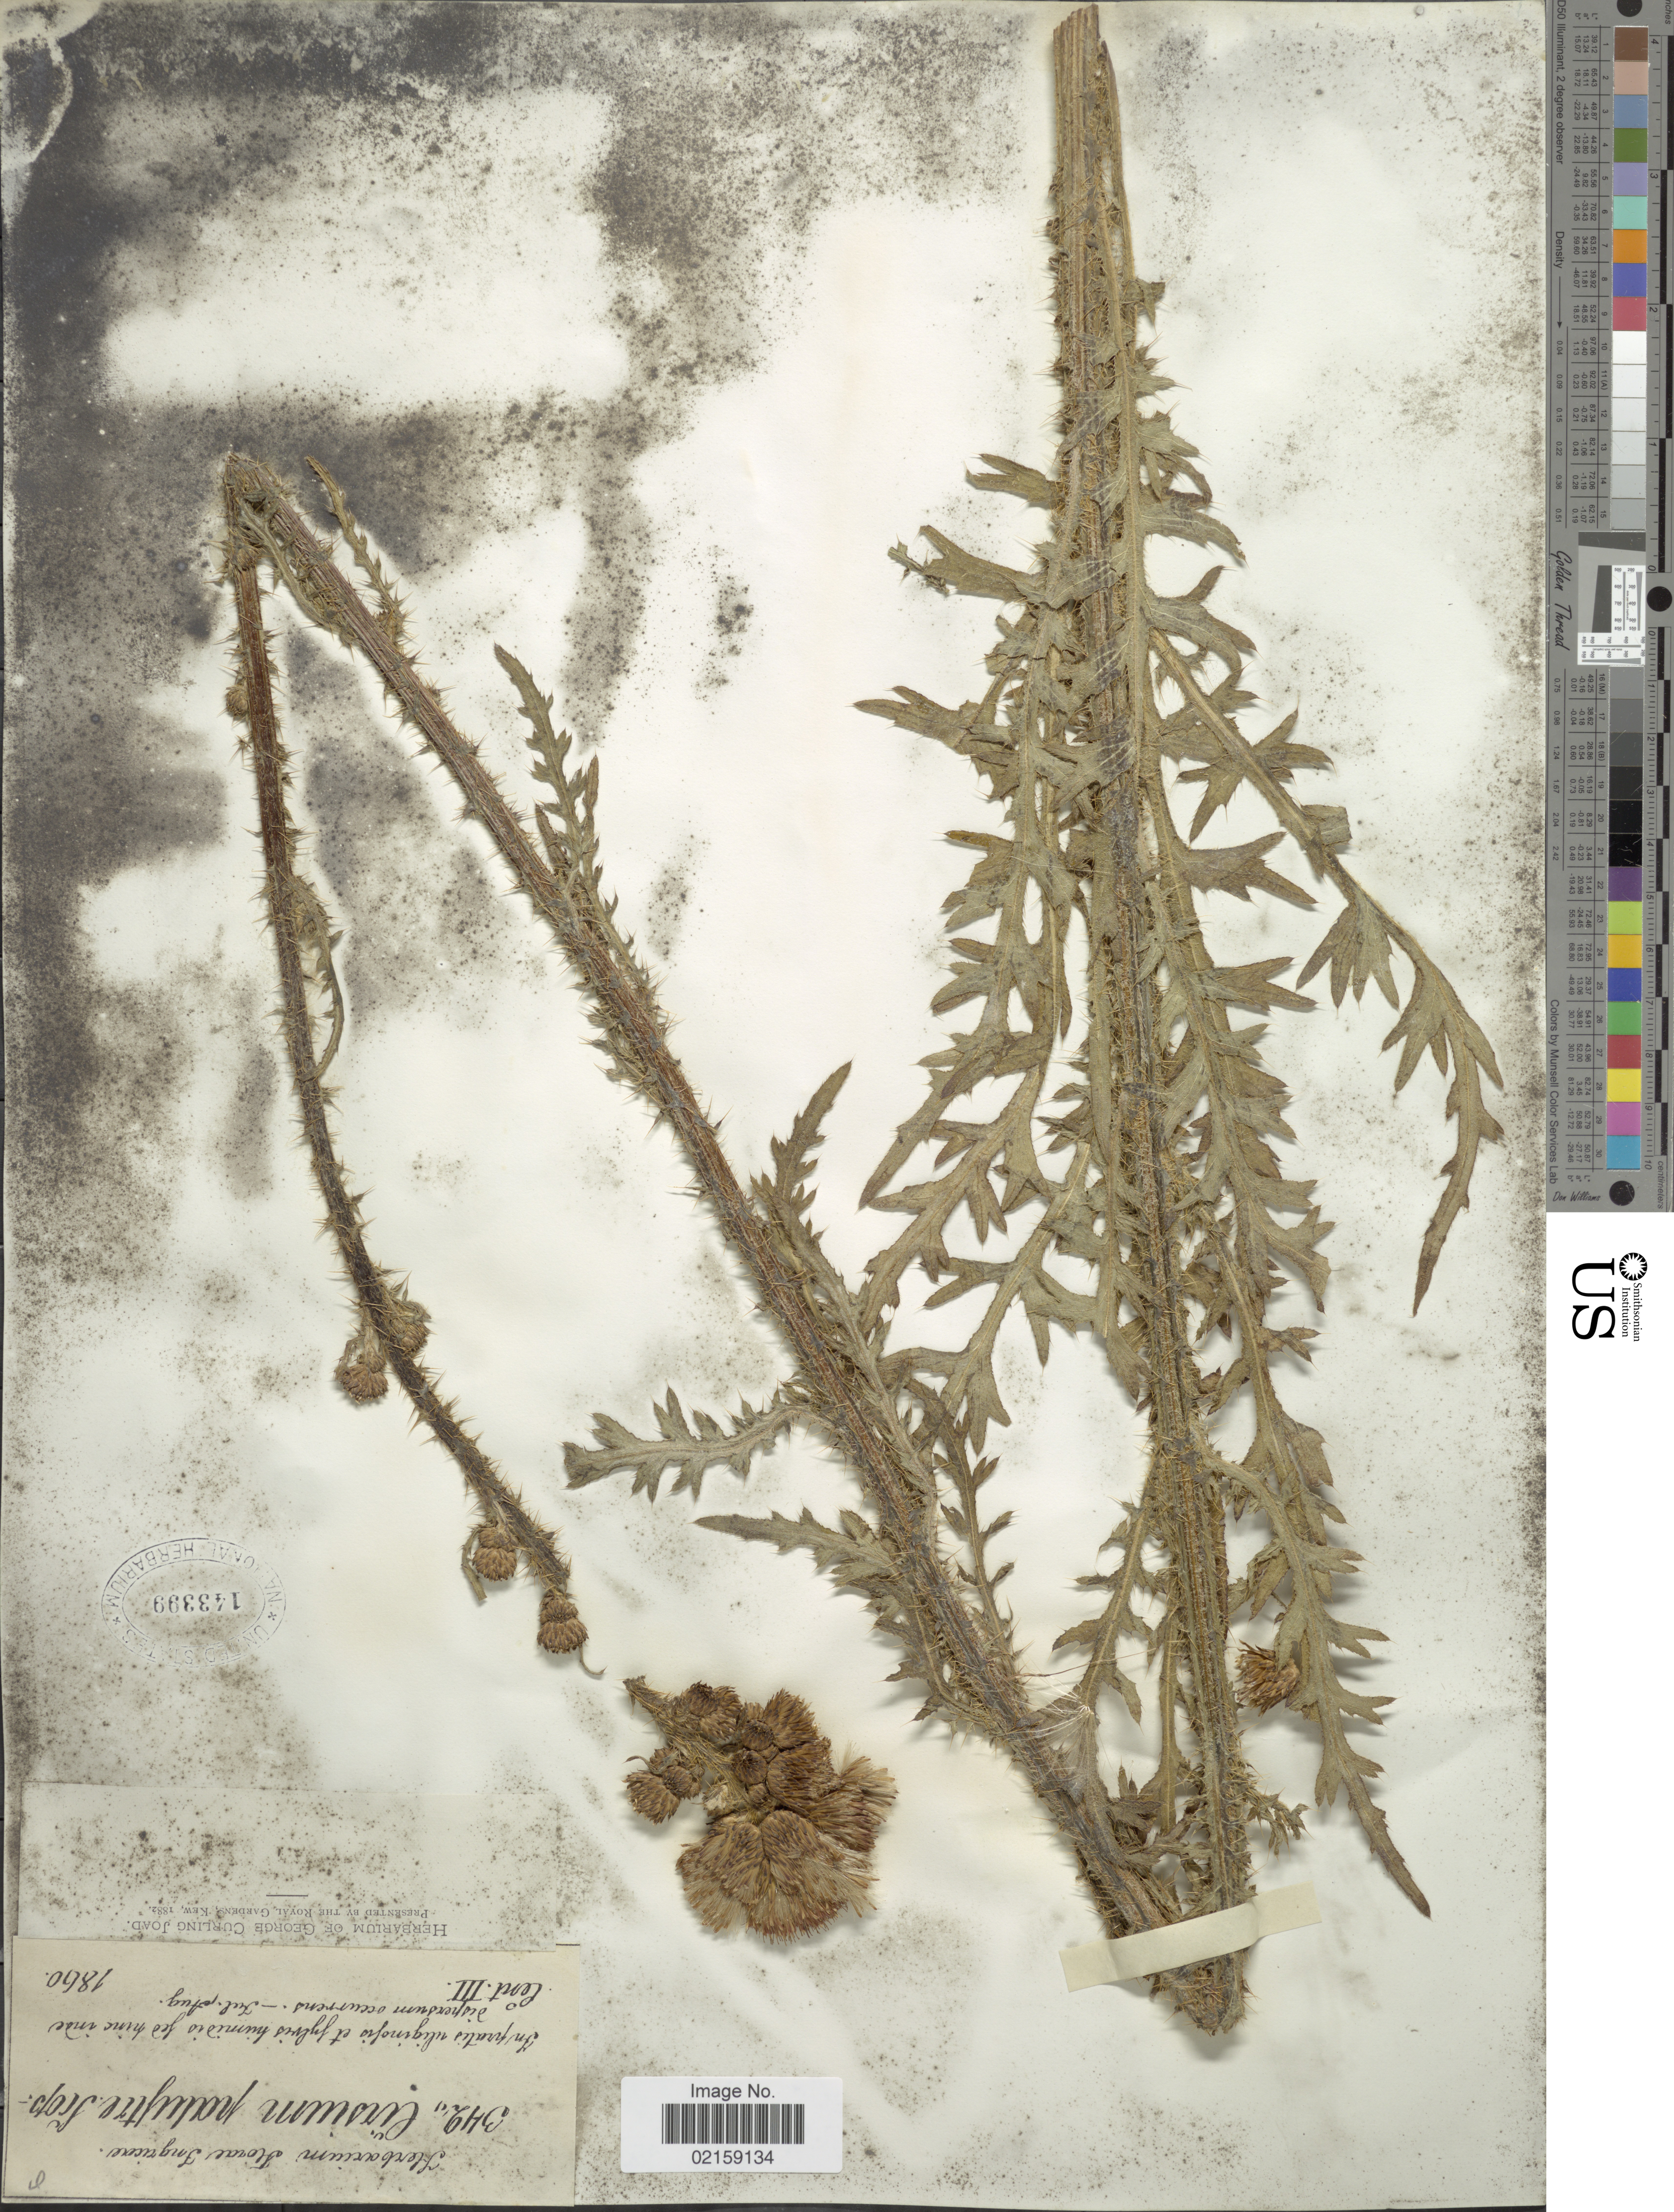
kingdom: Plantae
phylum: Tracheophyta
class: Magnoliopsida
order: Asterales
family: Asteraceae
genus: Cirsium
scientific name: Cirsium palustre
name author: (L.) Coss. ex Scop.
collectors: Herbarium Florae Ingricae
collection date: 1860-07/1860-08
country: United Kingdom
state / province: England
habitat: Scattered here and there in the wet meadows and wet groves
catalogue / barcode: US 143399